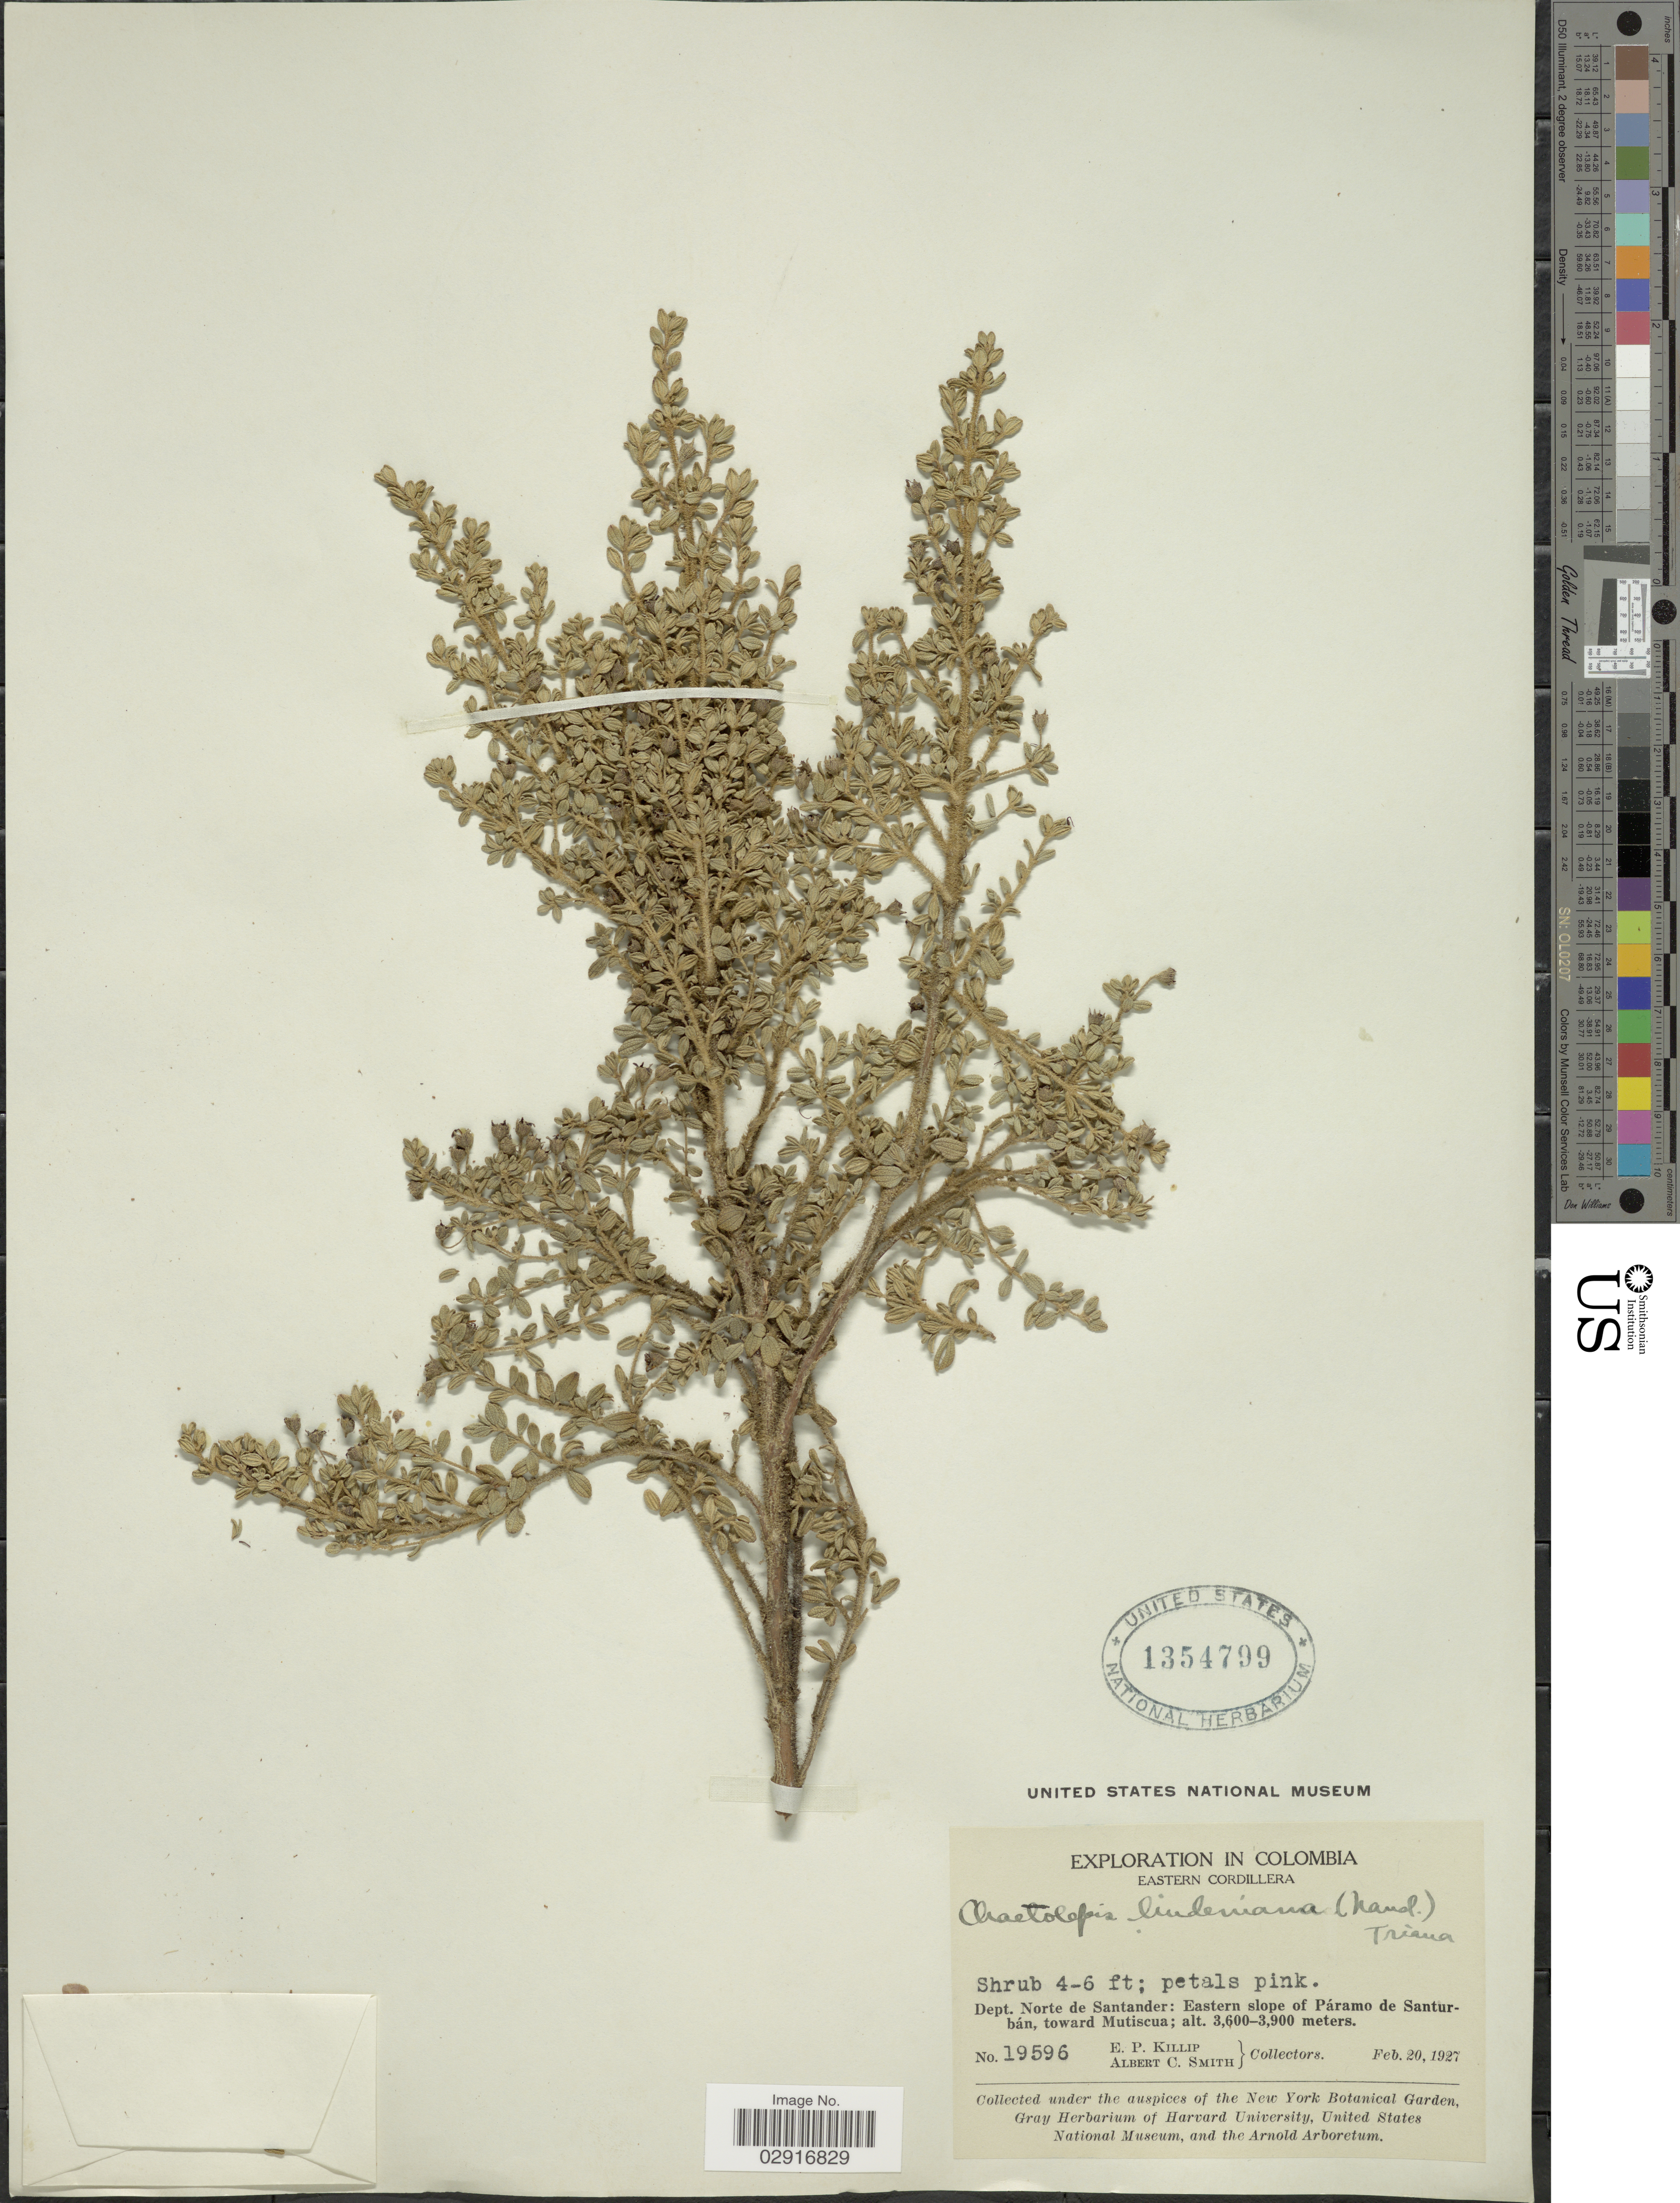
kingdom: Plantae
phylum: Tracheophyta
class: Magnoliopsida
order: Myrtales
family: Melastomataceae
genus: Chaetolepis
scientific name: Chaetolepis lindeniana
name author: (Naudin) Triana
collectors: E. P. Killip & A. C. Smith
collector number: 19596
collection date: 1927-02-20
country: Colombia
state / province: Norte de Santander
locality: Eastern Cordillera. Dept. Norte de Santander: Eastern slope of Páramo de Santurbán, toward Mutiscua.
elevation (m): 3600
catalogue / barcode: US 1354799